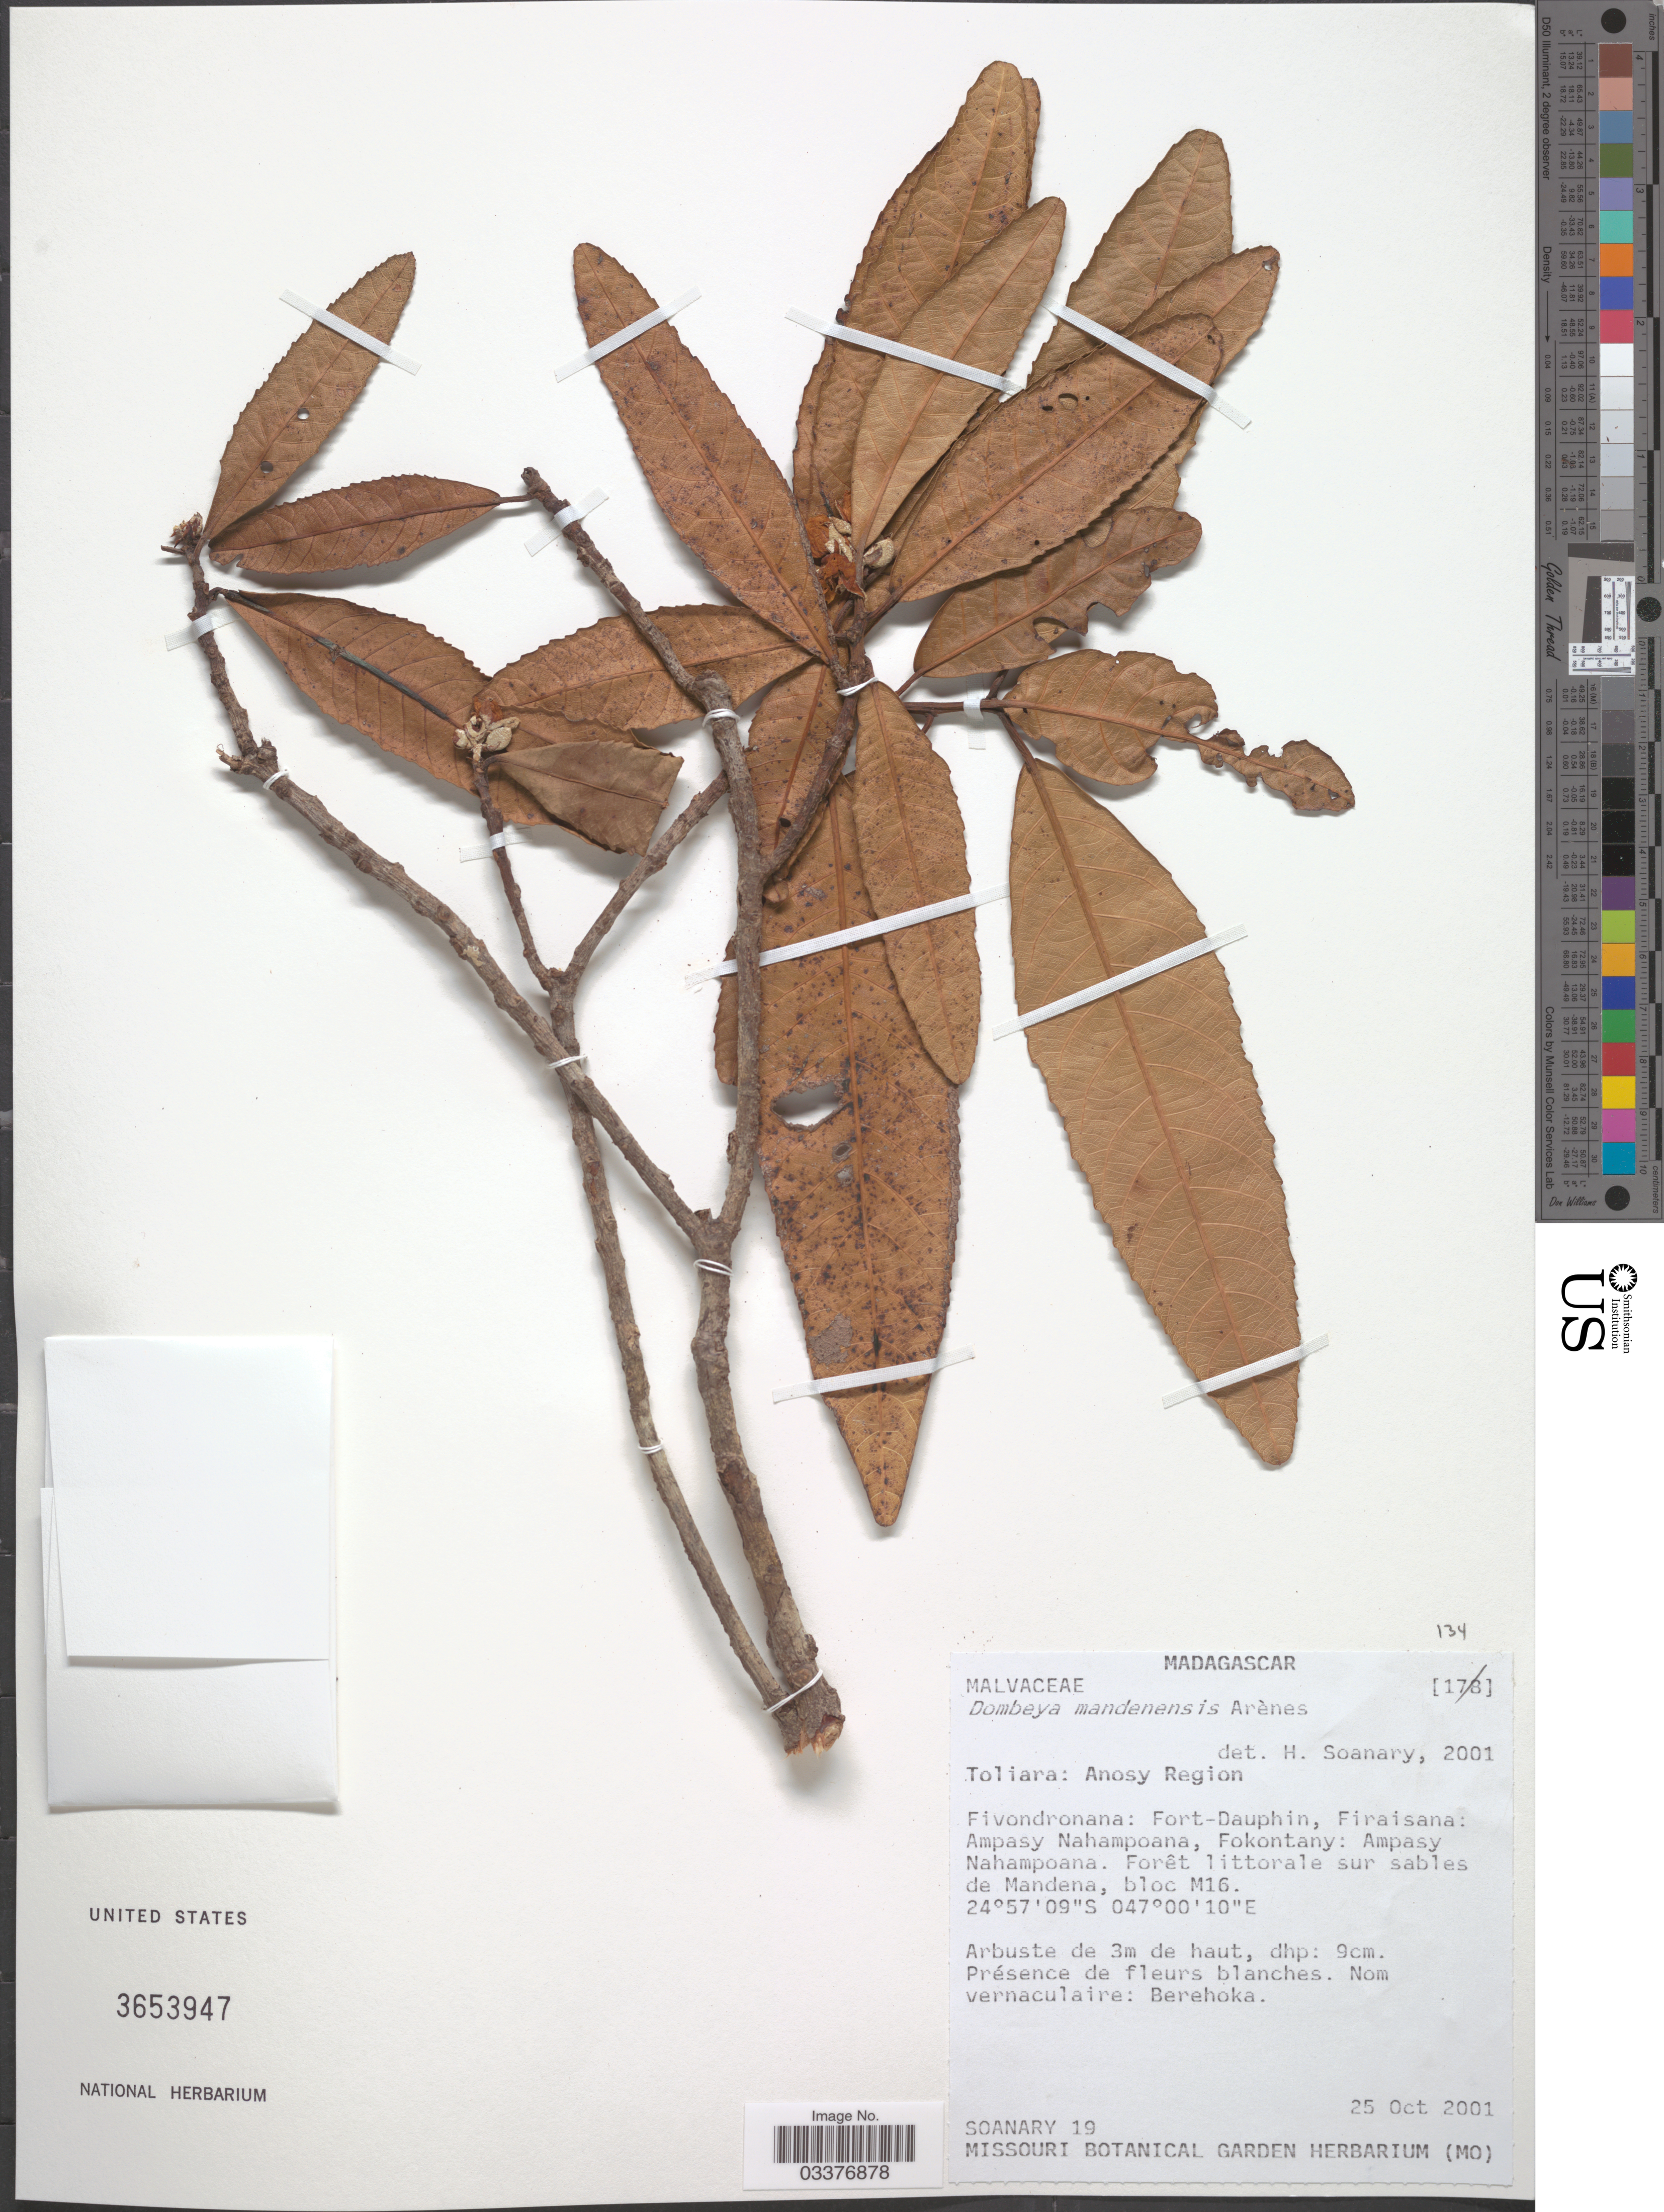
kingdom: Plantae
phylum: Tracheophyta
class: Magnoliopsida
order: Malvales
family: Malvaceae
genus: Dombeya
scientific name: Dombeya mandenensis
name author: Arènes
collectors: -. Soanary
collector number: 19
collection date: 2001-10-25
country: Madagascar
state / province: Anosy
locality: Anosy Region, Fivondronana: Fort-Dauphin, Firaisana: Ampasy Nahampoana, Fokontany: Ampasy Nahampoana. Forêt littorale sur sables de Mandena, bloc M16.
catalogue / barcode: US 3653947